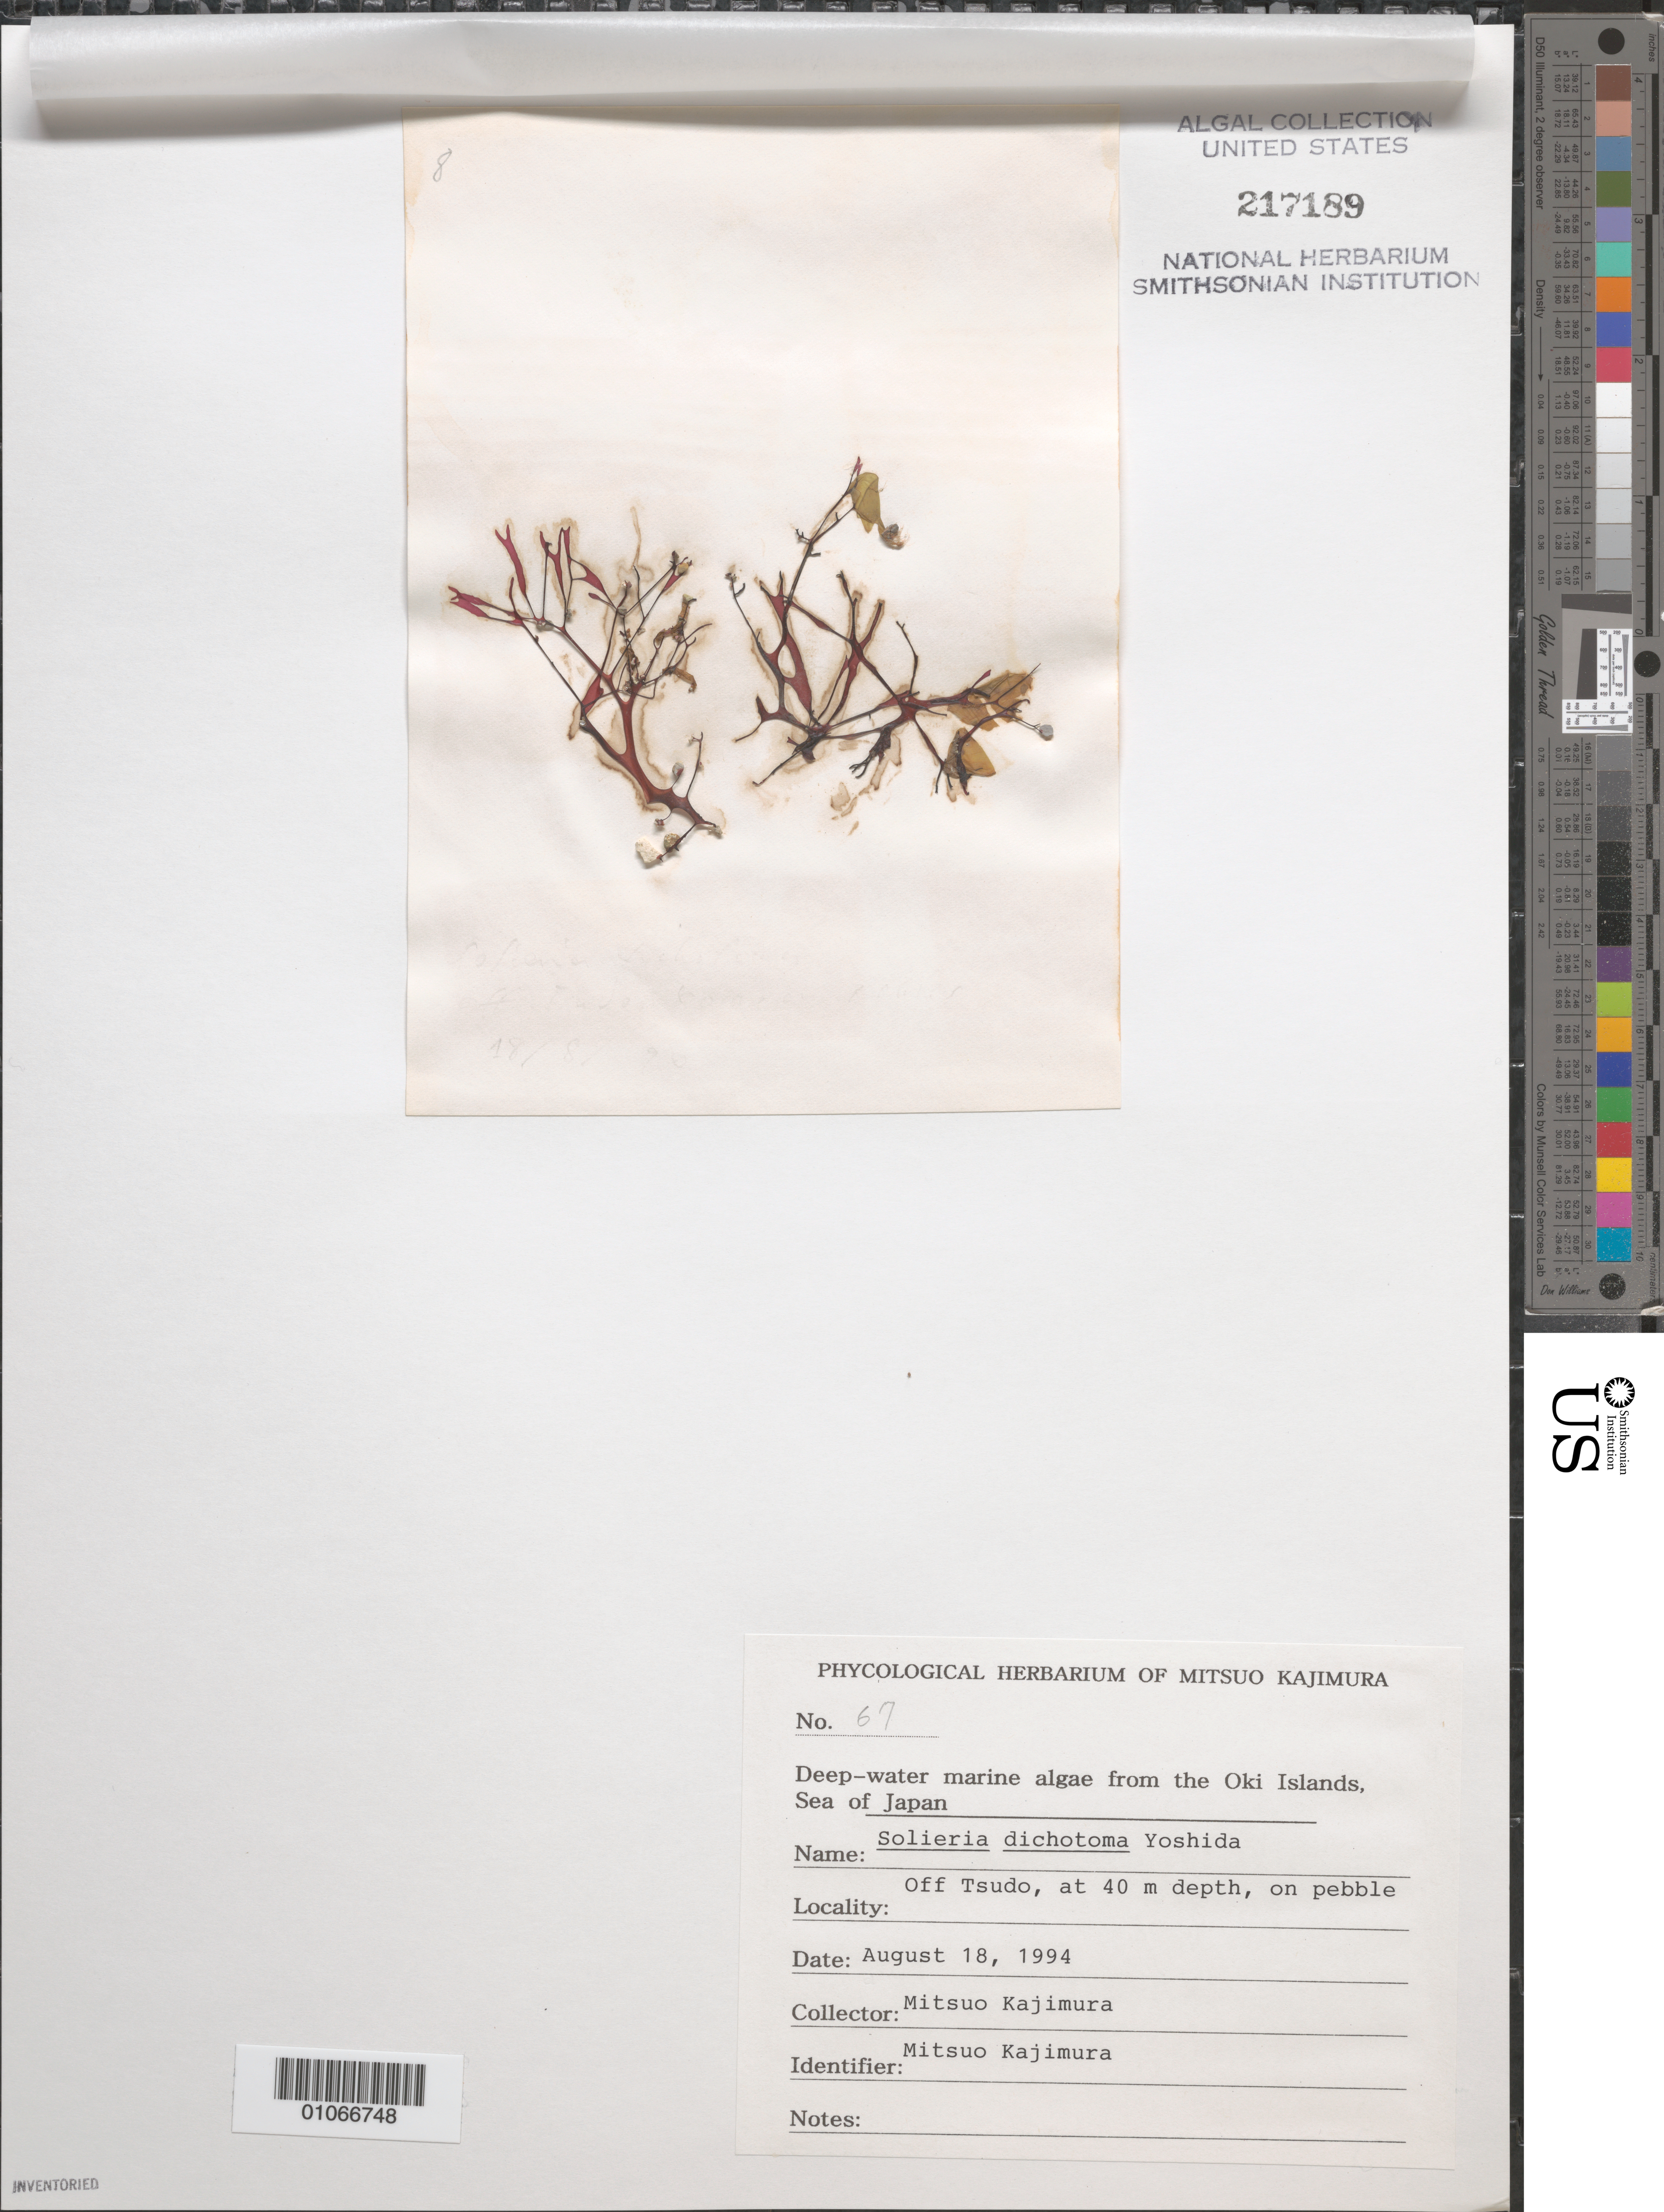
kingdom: Plantae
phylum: Rhodophyta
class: Florideophyceae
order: Gigartinales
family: Solieriaceae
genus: Solieria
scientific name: Solieria dichotoma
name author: Yoshida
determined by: Kajimura, Mitsuo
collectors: M. Kajimura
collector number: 67 & specimen 8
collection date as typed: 18 Aug 1994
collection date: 1994-08-18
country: Japan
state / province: Simane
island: Oki Is.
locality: Off Tsudo [village], Sea of Japan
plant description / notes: Phycologial Herbarium of Mitsuo Kajimura, Deep-water marine algae from the Oki Islands, Sea of Japan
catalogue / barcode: US 217189